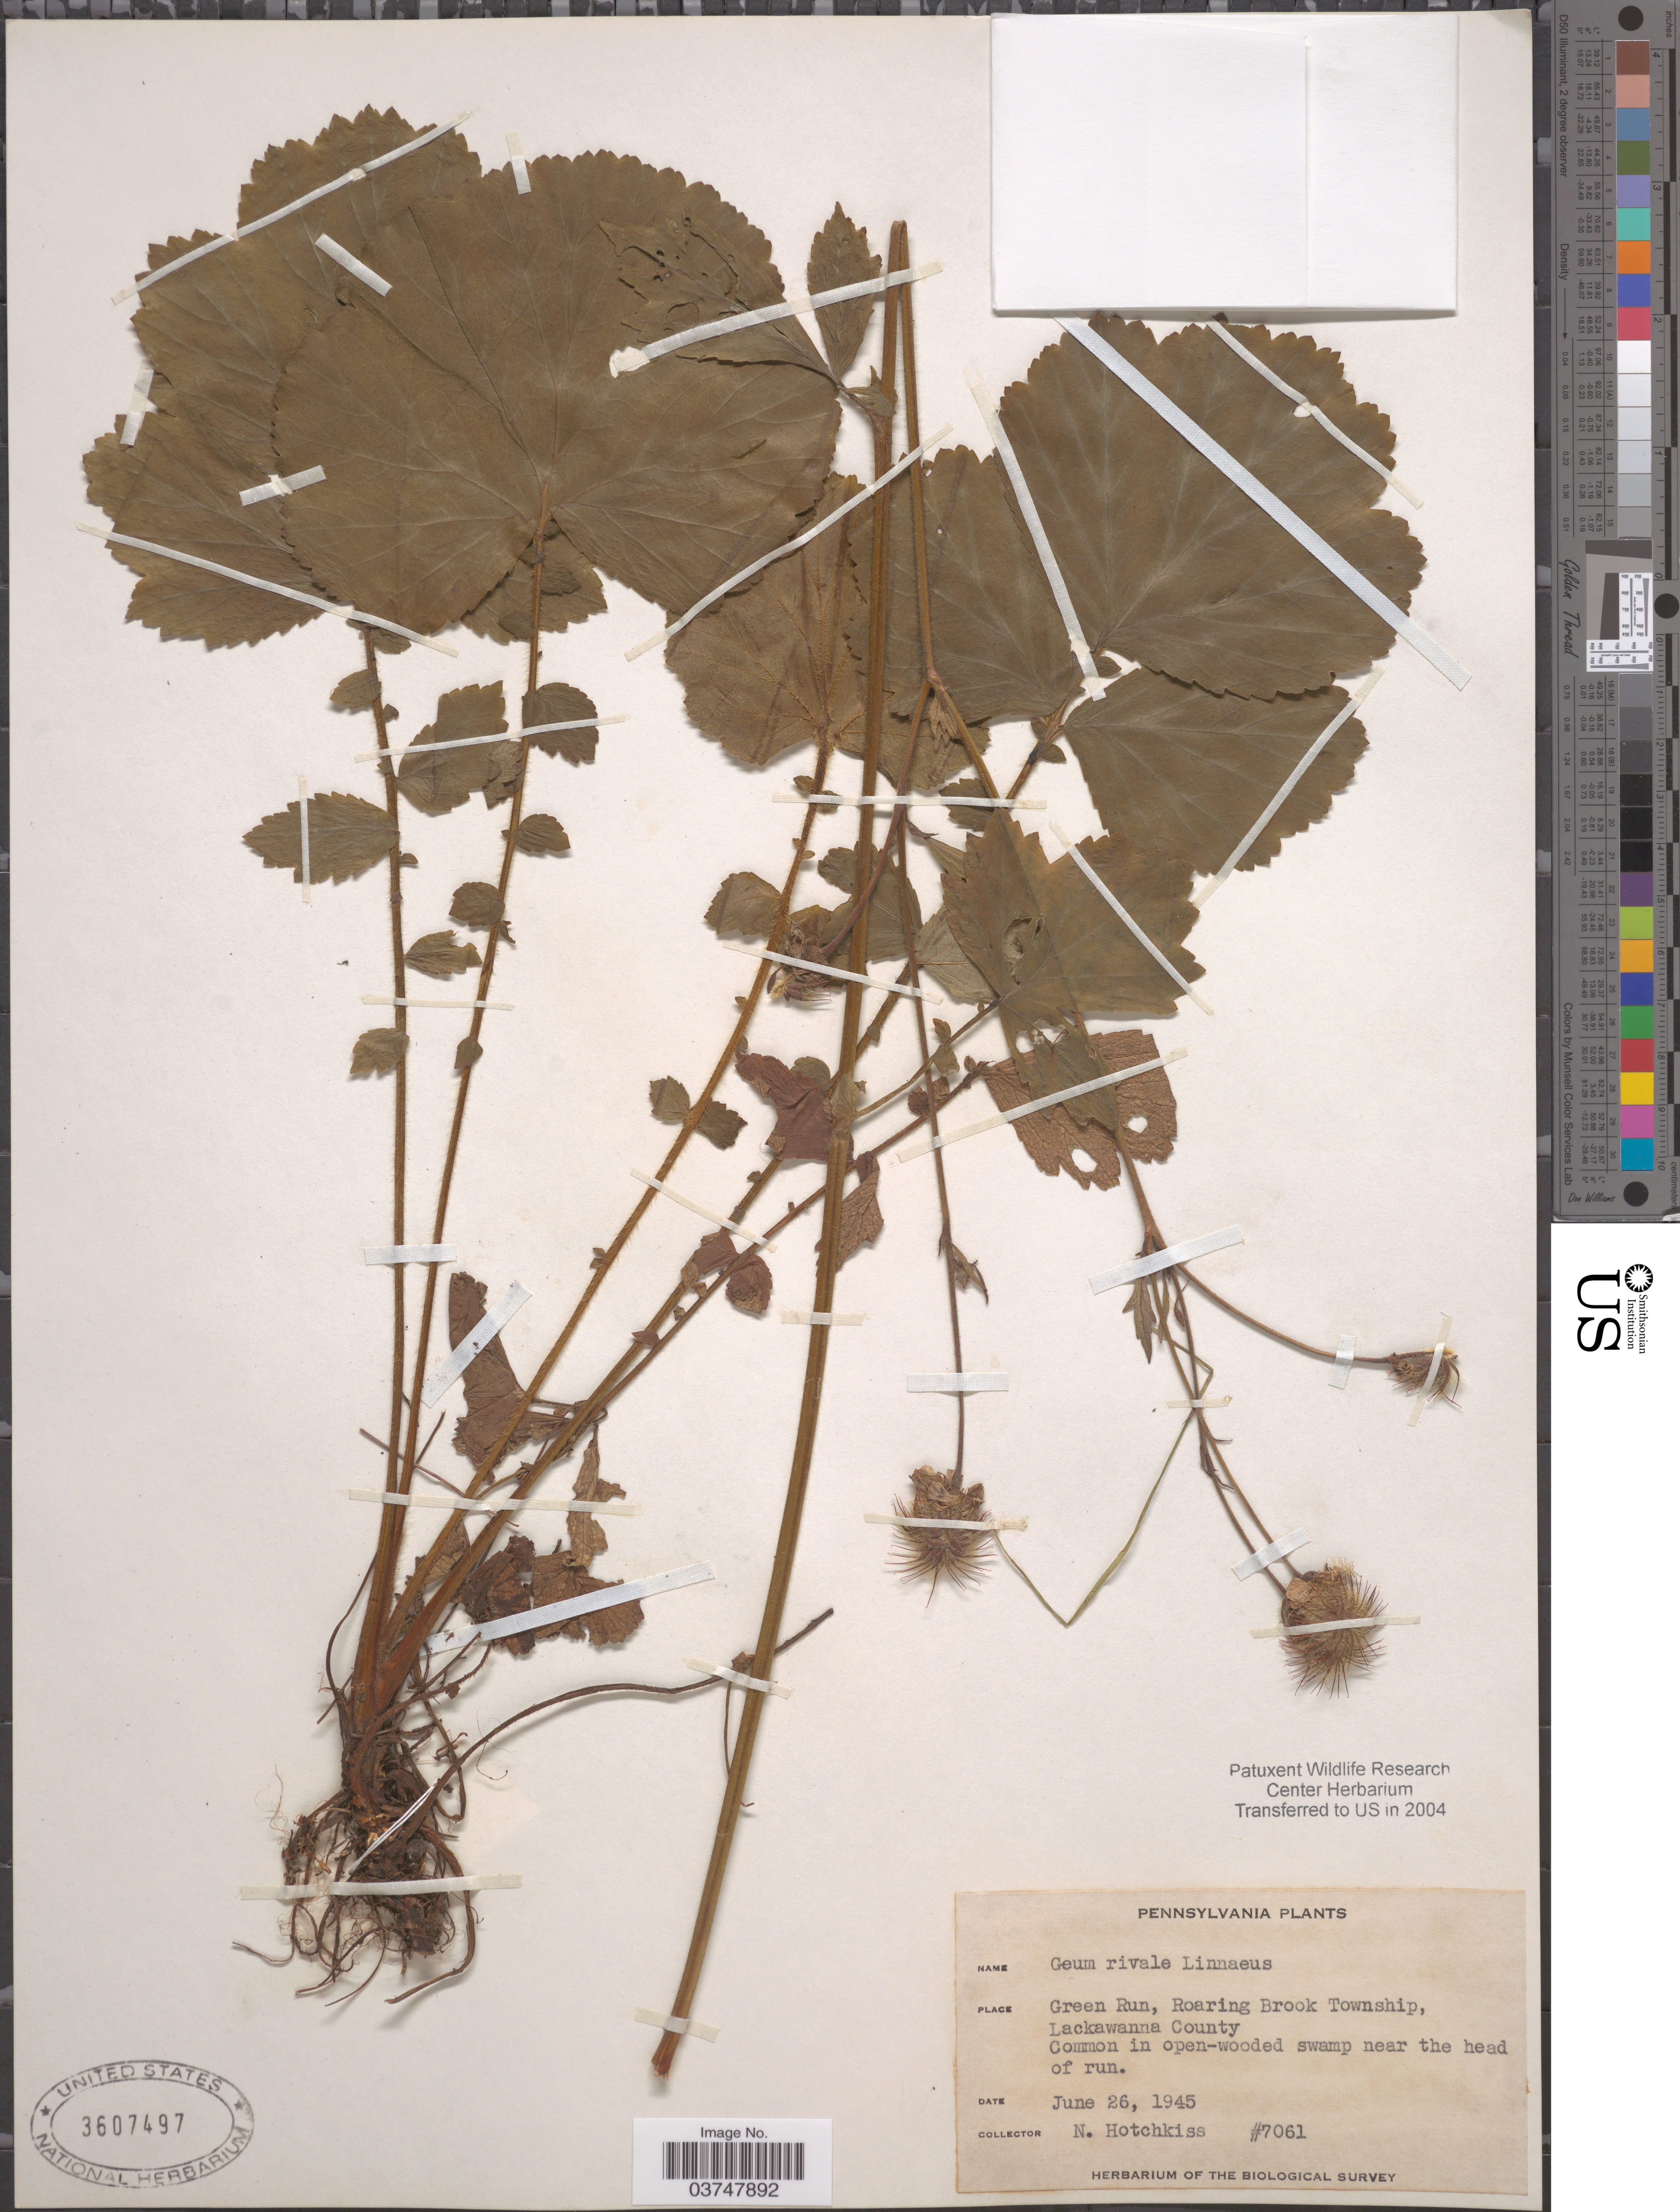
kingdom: Plantae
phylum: Tracheophyta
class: Magnoliopsida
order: Rosales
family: Rosaceae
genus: Geum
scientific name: Geum rivale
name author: L.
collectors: N. Hotchkiss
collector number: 7061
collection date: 1945-06-26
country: United States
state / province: Pennsylvania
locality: Green Run, Roaring Brook Township, Lackawanna County.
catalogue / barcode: US 3607497